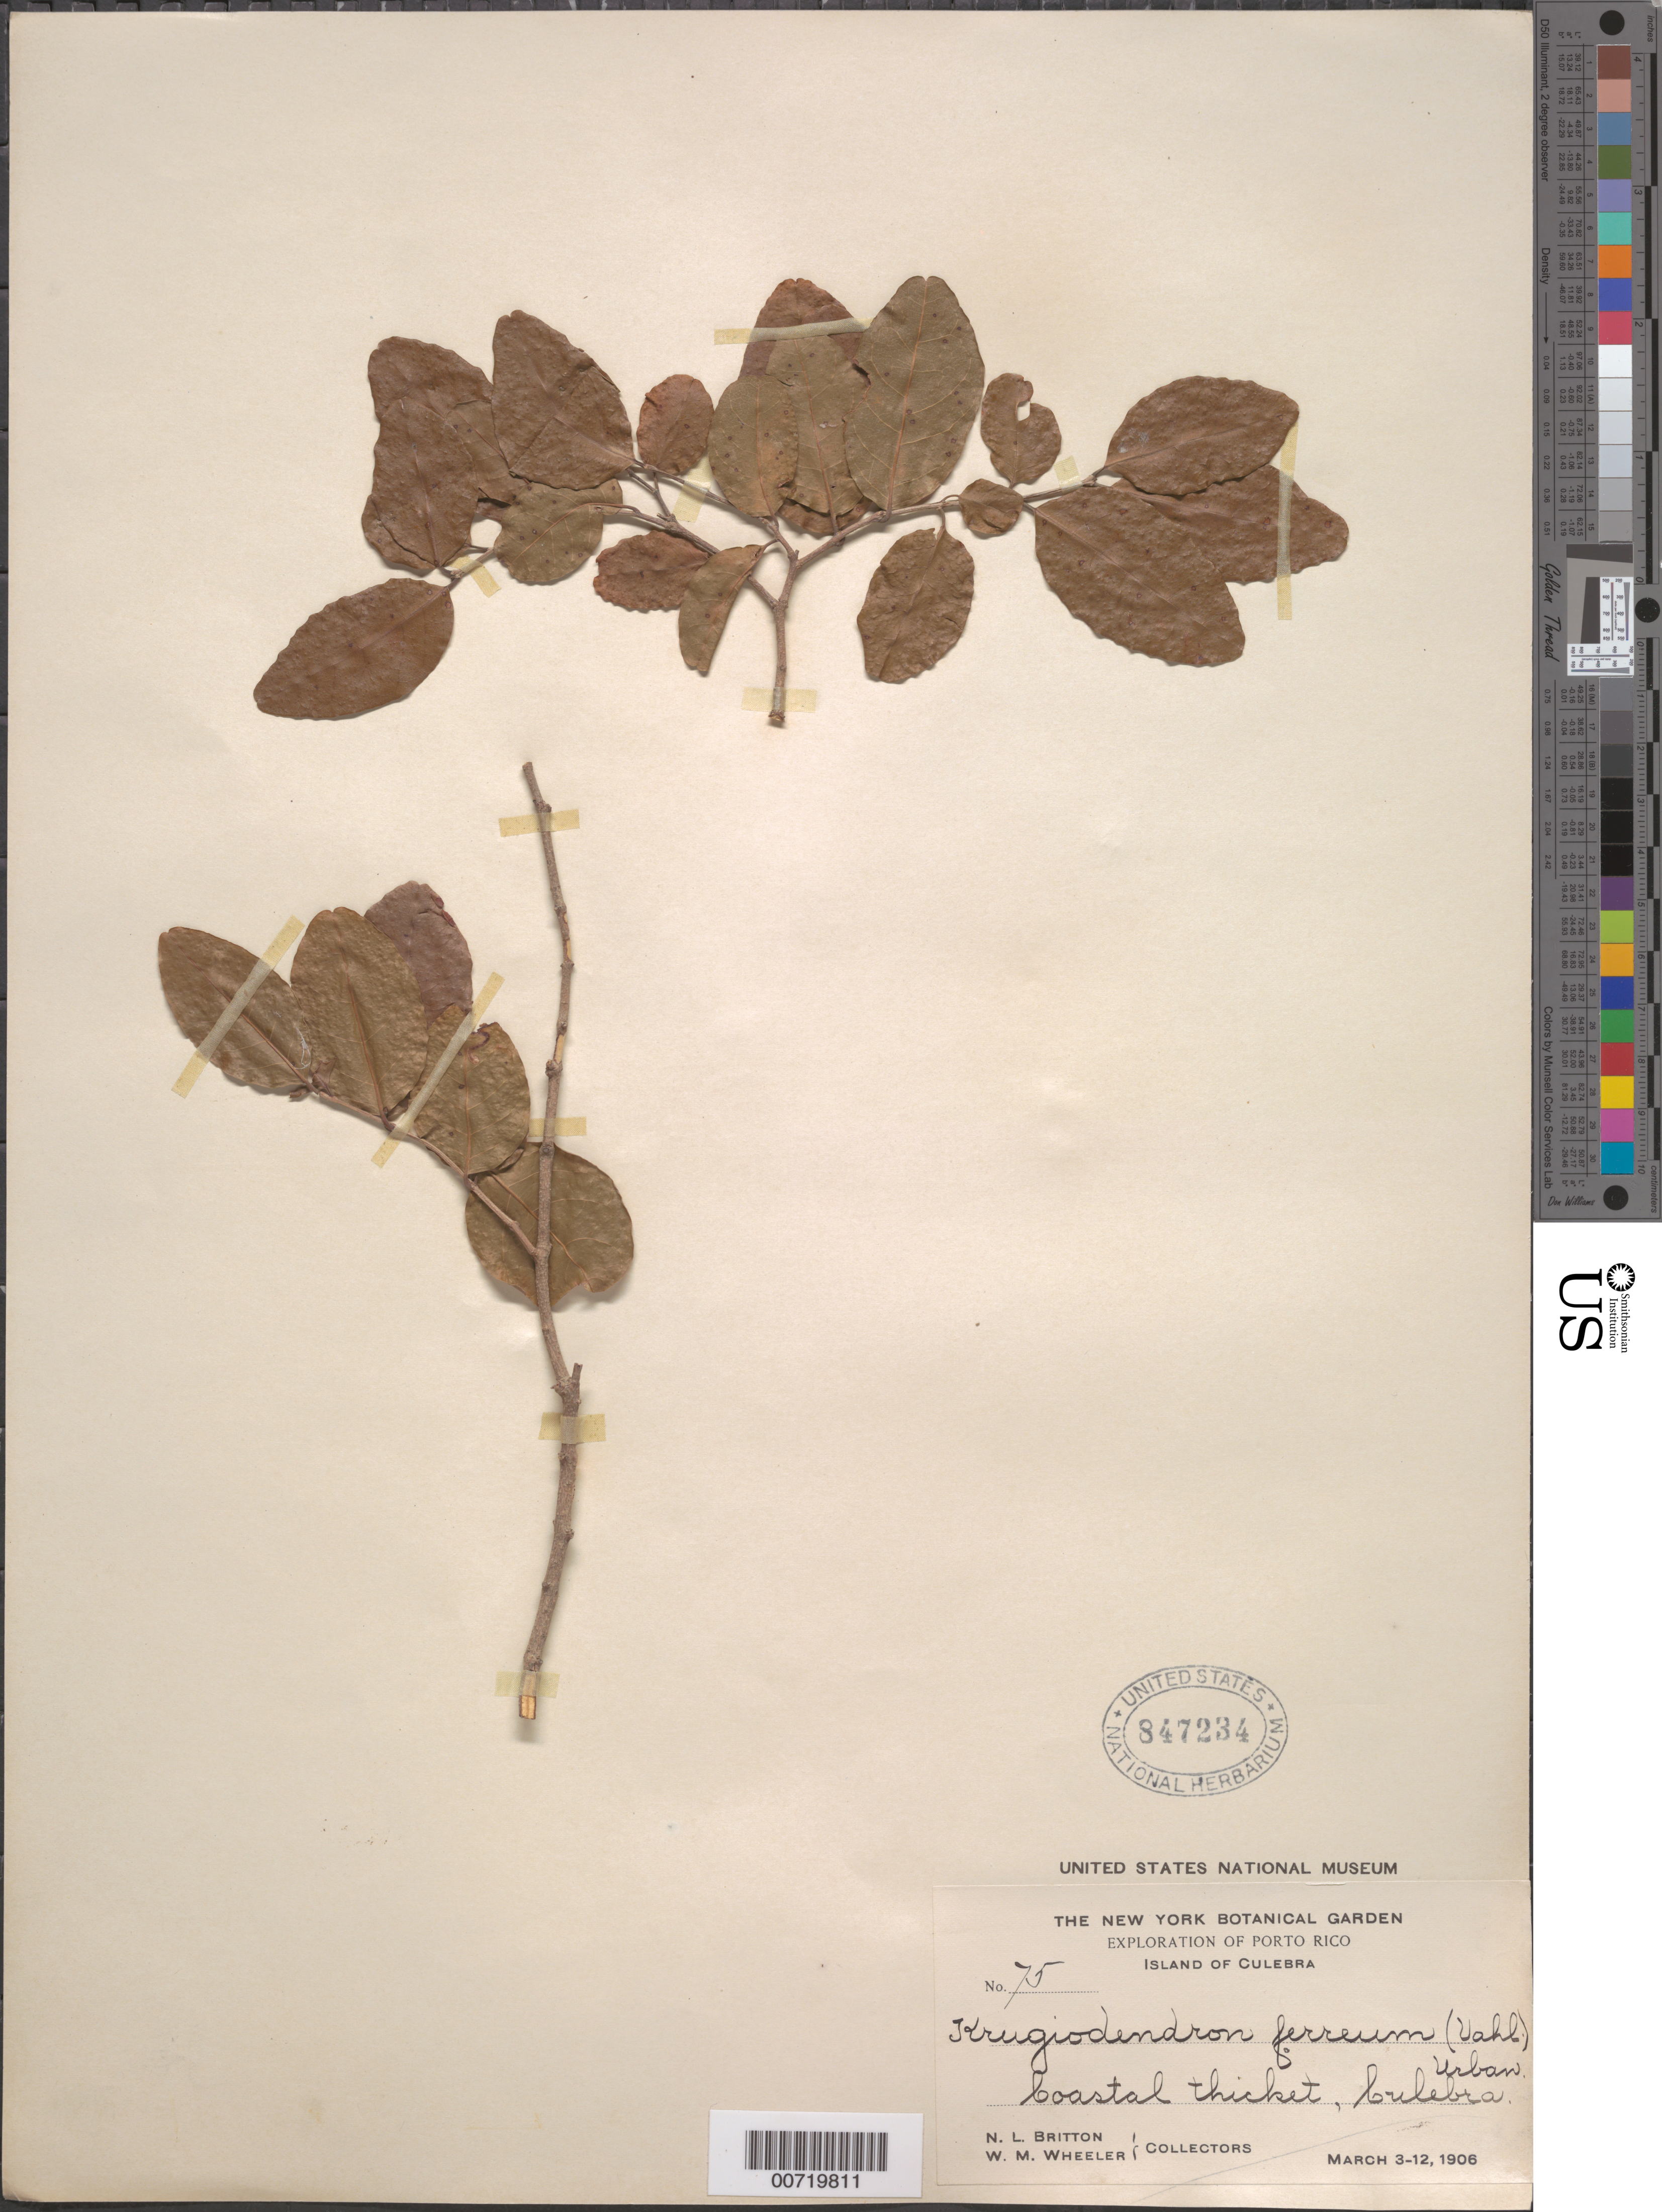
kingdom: Plantae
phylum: Tracheophyta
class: Magnoliopsida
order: Rosales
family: Rhamnaceae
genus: Krugiodendron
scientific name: Krugiodendron ferreum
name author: (Vahl) Urb.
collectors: N. Britton & W. Wheeler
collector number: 75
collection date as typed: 03 Mar 1906 to 12 Mar 1906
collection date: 1906-03-03/1906-03-12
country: Puerto Rico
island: Culebra I.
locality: Culebra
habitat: Coastal thicket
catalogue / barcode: US 847234